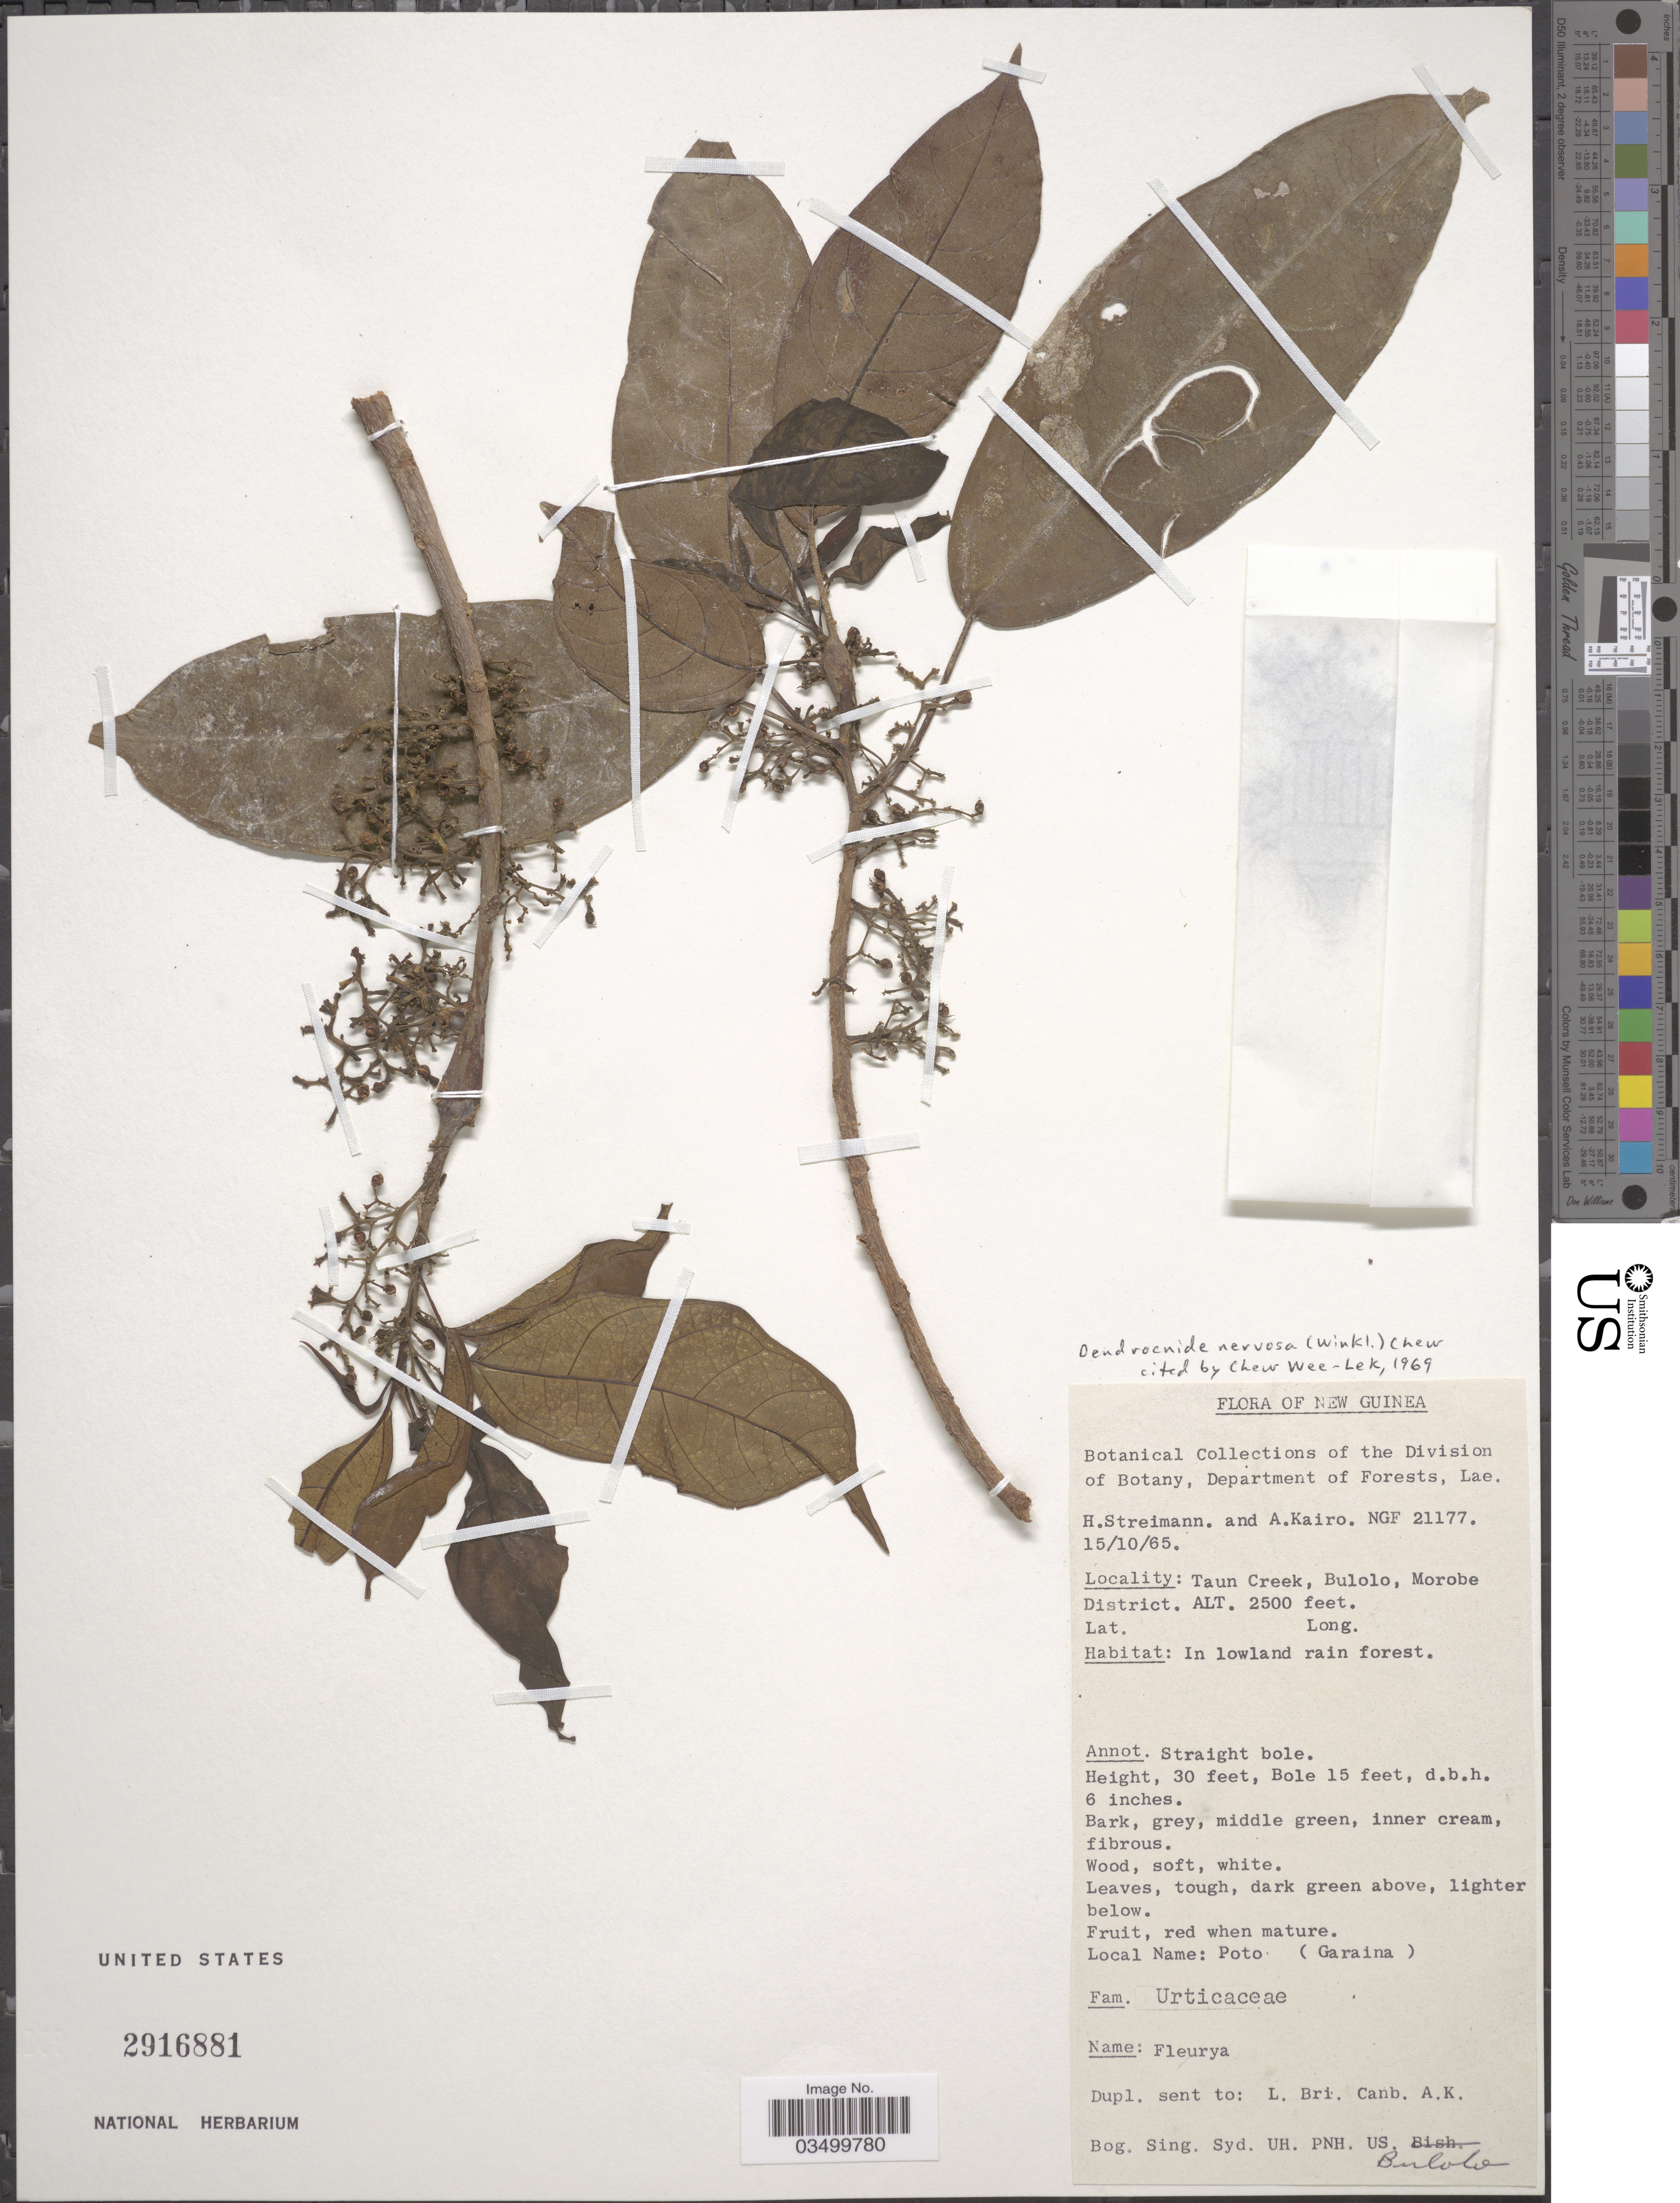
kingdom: Plantae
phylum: Tracheophyta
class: Magnoliopsida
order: Rosales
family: Urticaceae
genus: Dendrocnide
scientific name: Dendrocnide nervosa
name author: Chew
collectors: H. Streimann & A. Kairo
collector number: NGF 21177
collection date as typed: Transcribed d/m/y: 15/10/65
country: Papua New Guinea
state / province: Morobe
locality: New Guinea. Taun Creek, Bulolo, Morobe District.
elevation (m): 762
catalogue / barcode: US 2916881